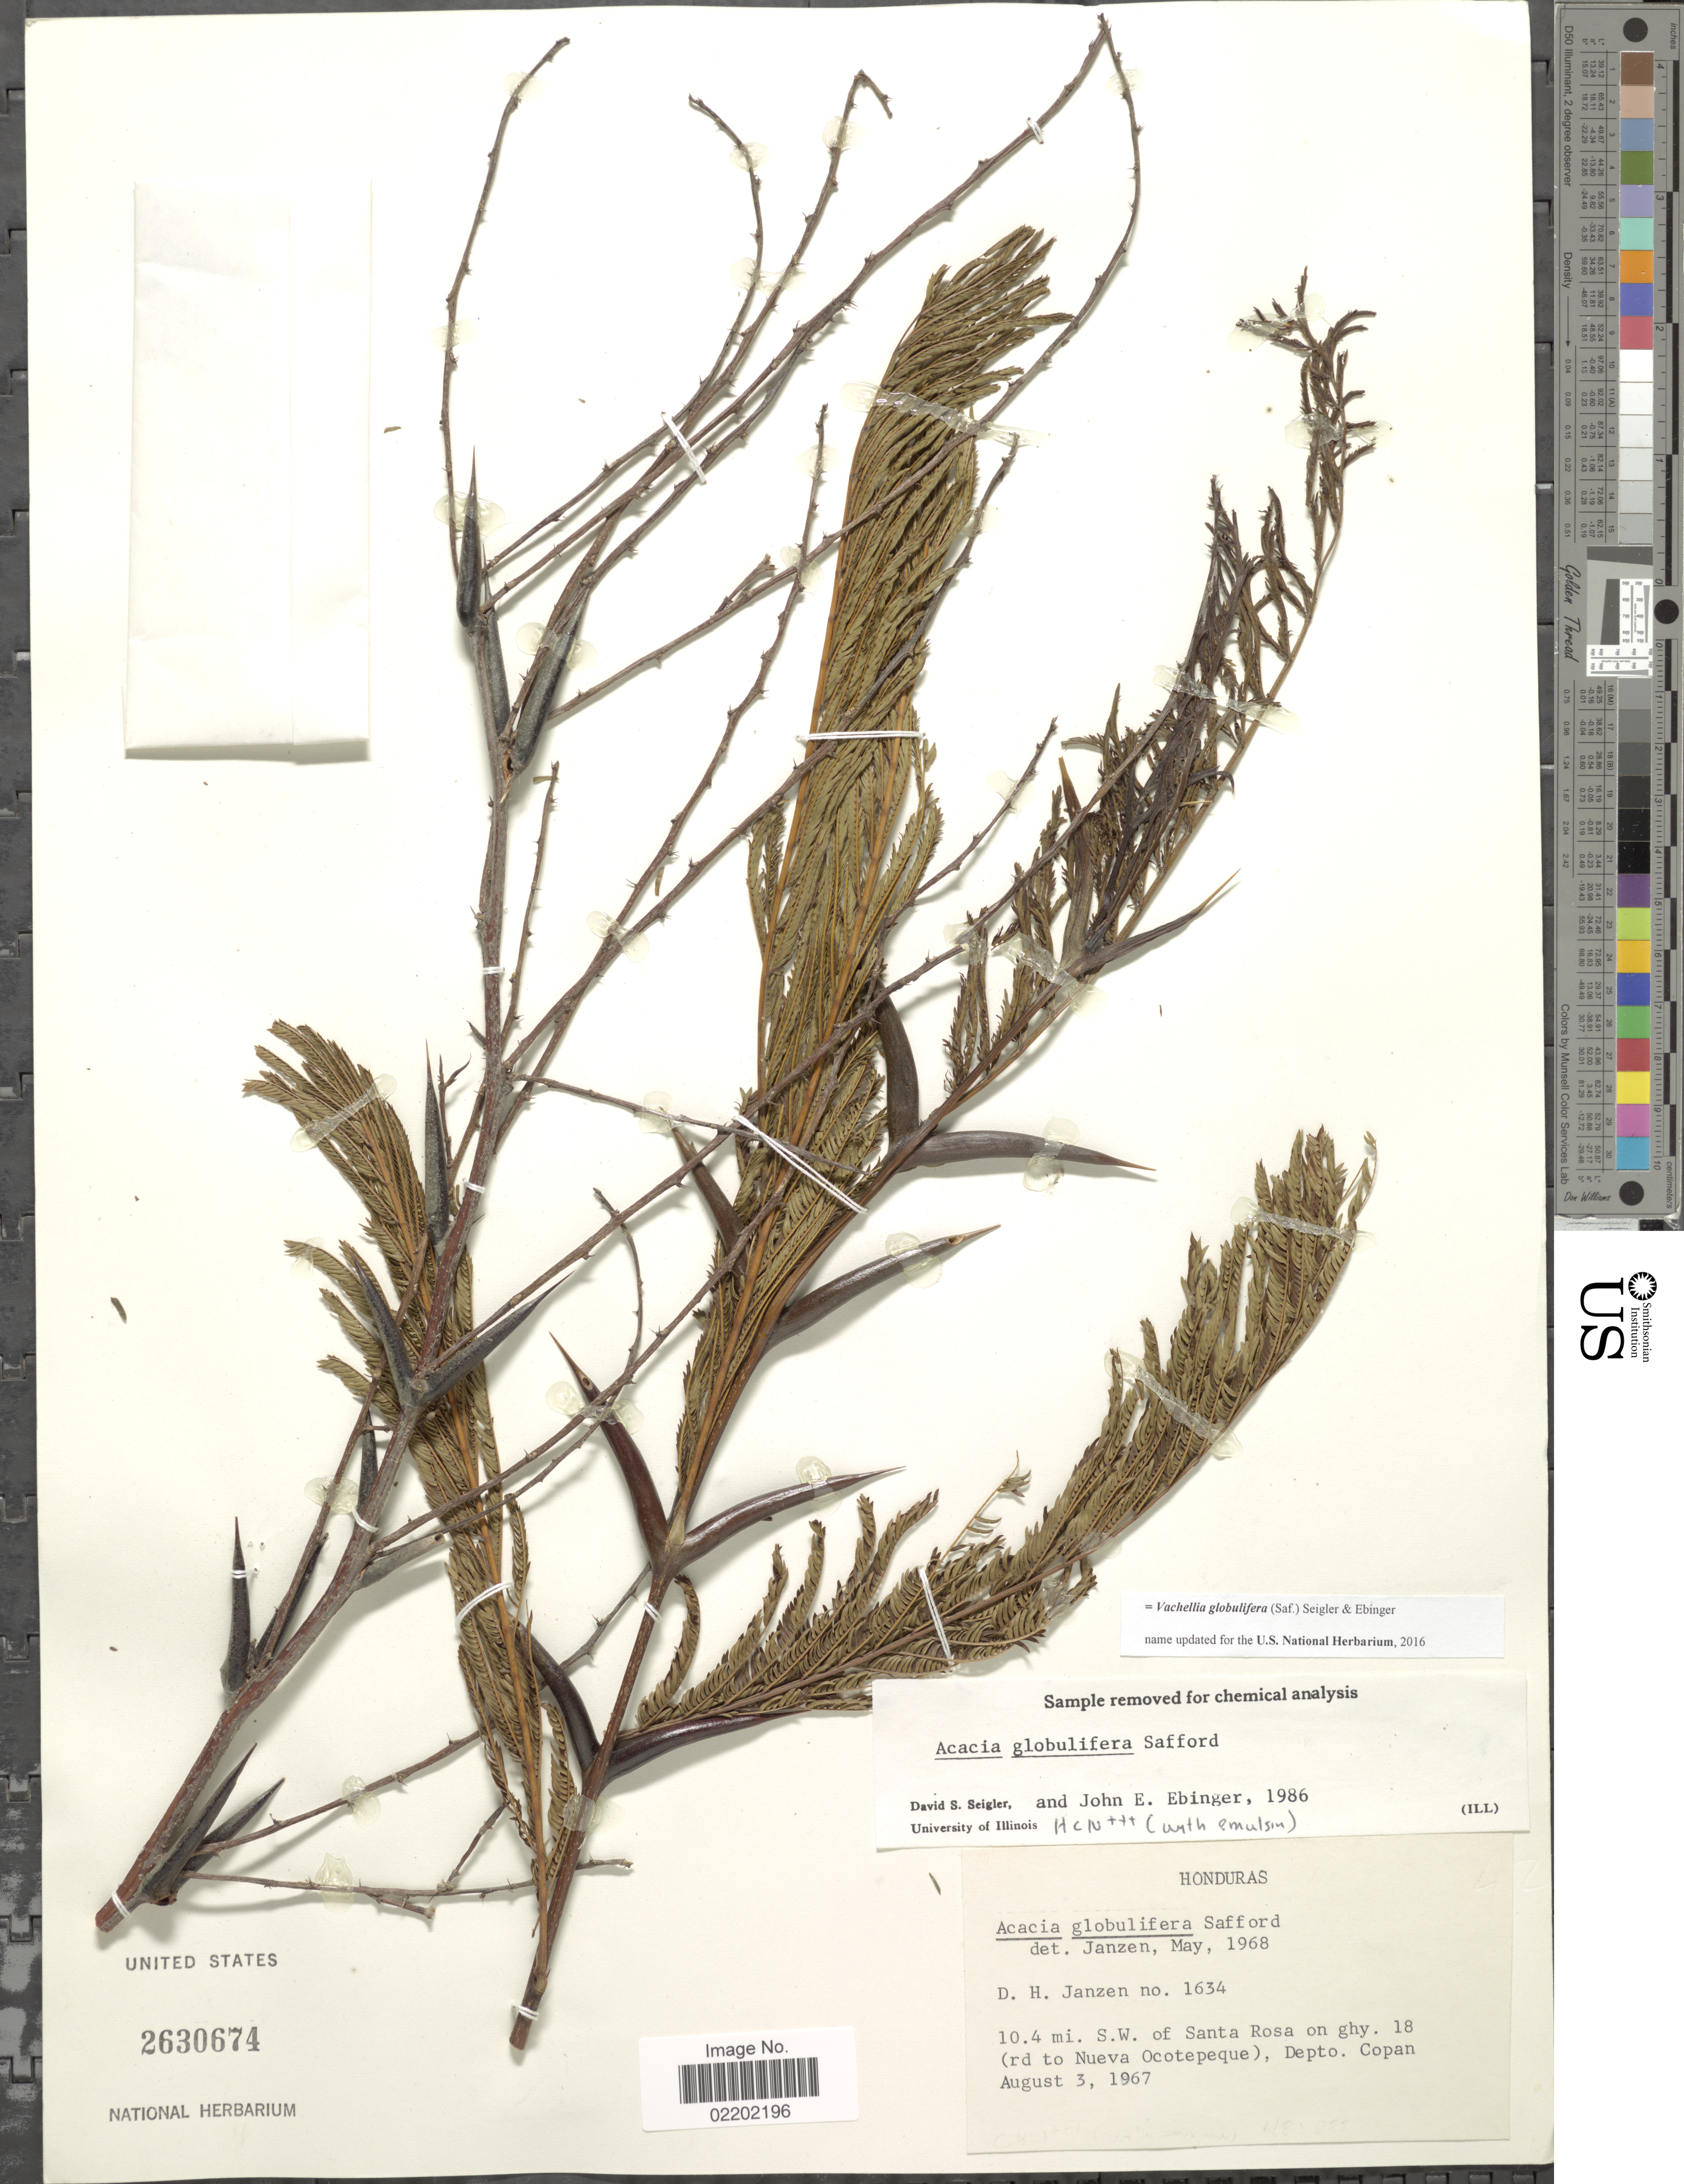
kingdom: Plantae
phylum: Tracheophyta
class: Magnoliopsida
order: Fabales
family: Fabaceae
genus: Vachellia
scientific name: Vachellia globulifera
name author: (Saff.) Seigler & Ebinger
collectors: D. Janzen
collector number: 1634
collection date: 1967-08-03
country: Honduras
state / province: Copán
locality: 10.4 mi S.W. of Santa Rosa on ghy. 18 (rd to Nueva Ocotepeque) Depto Copan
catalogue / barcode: US 2630674